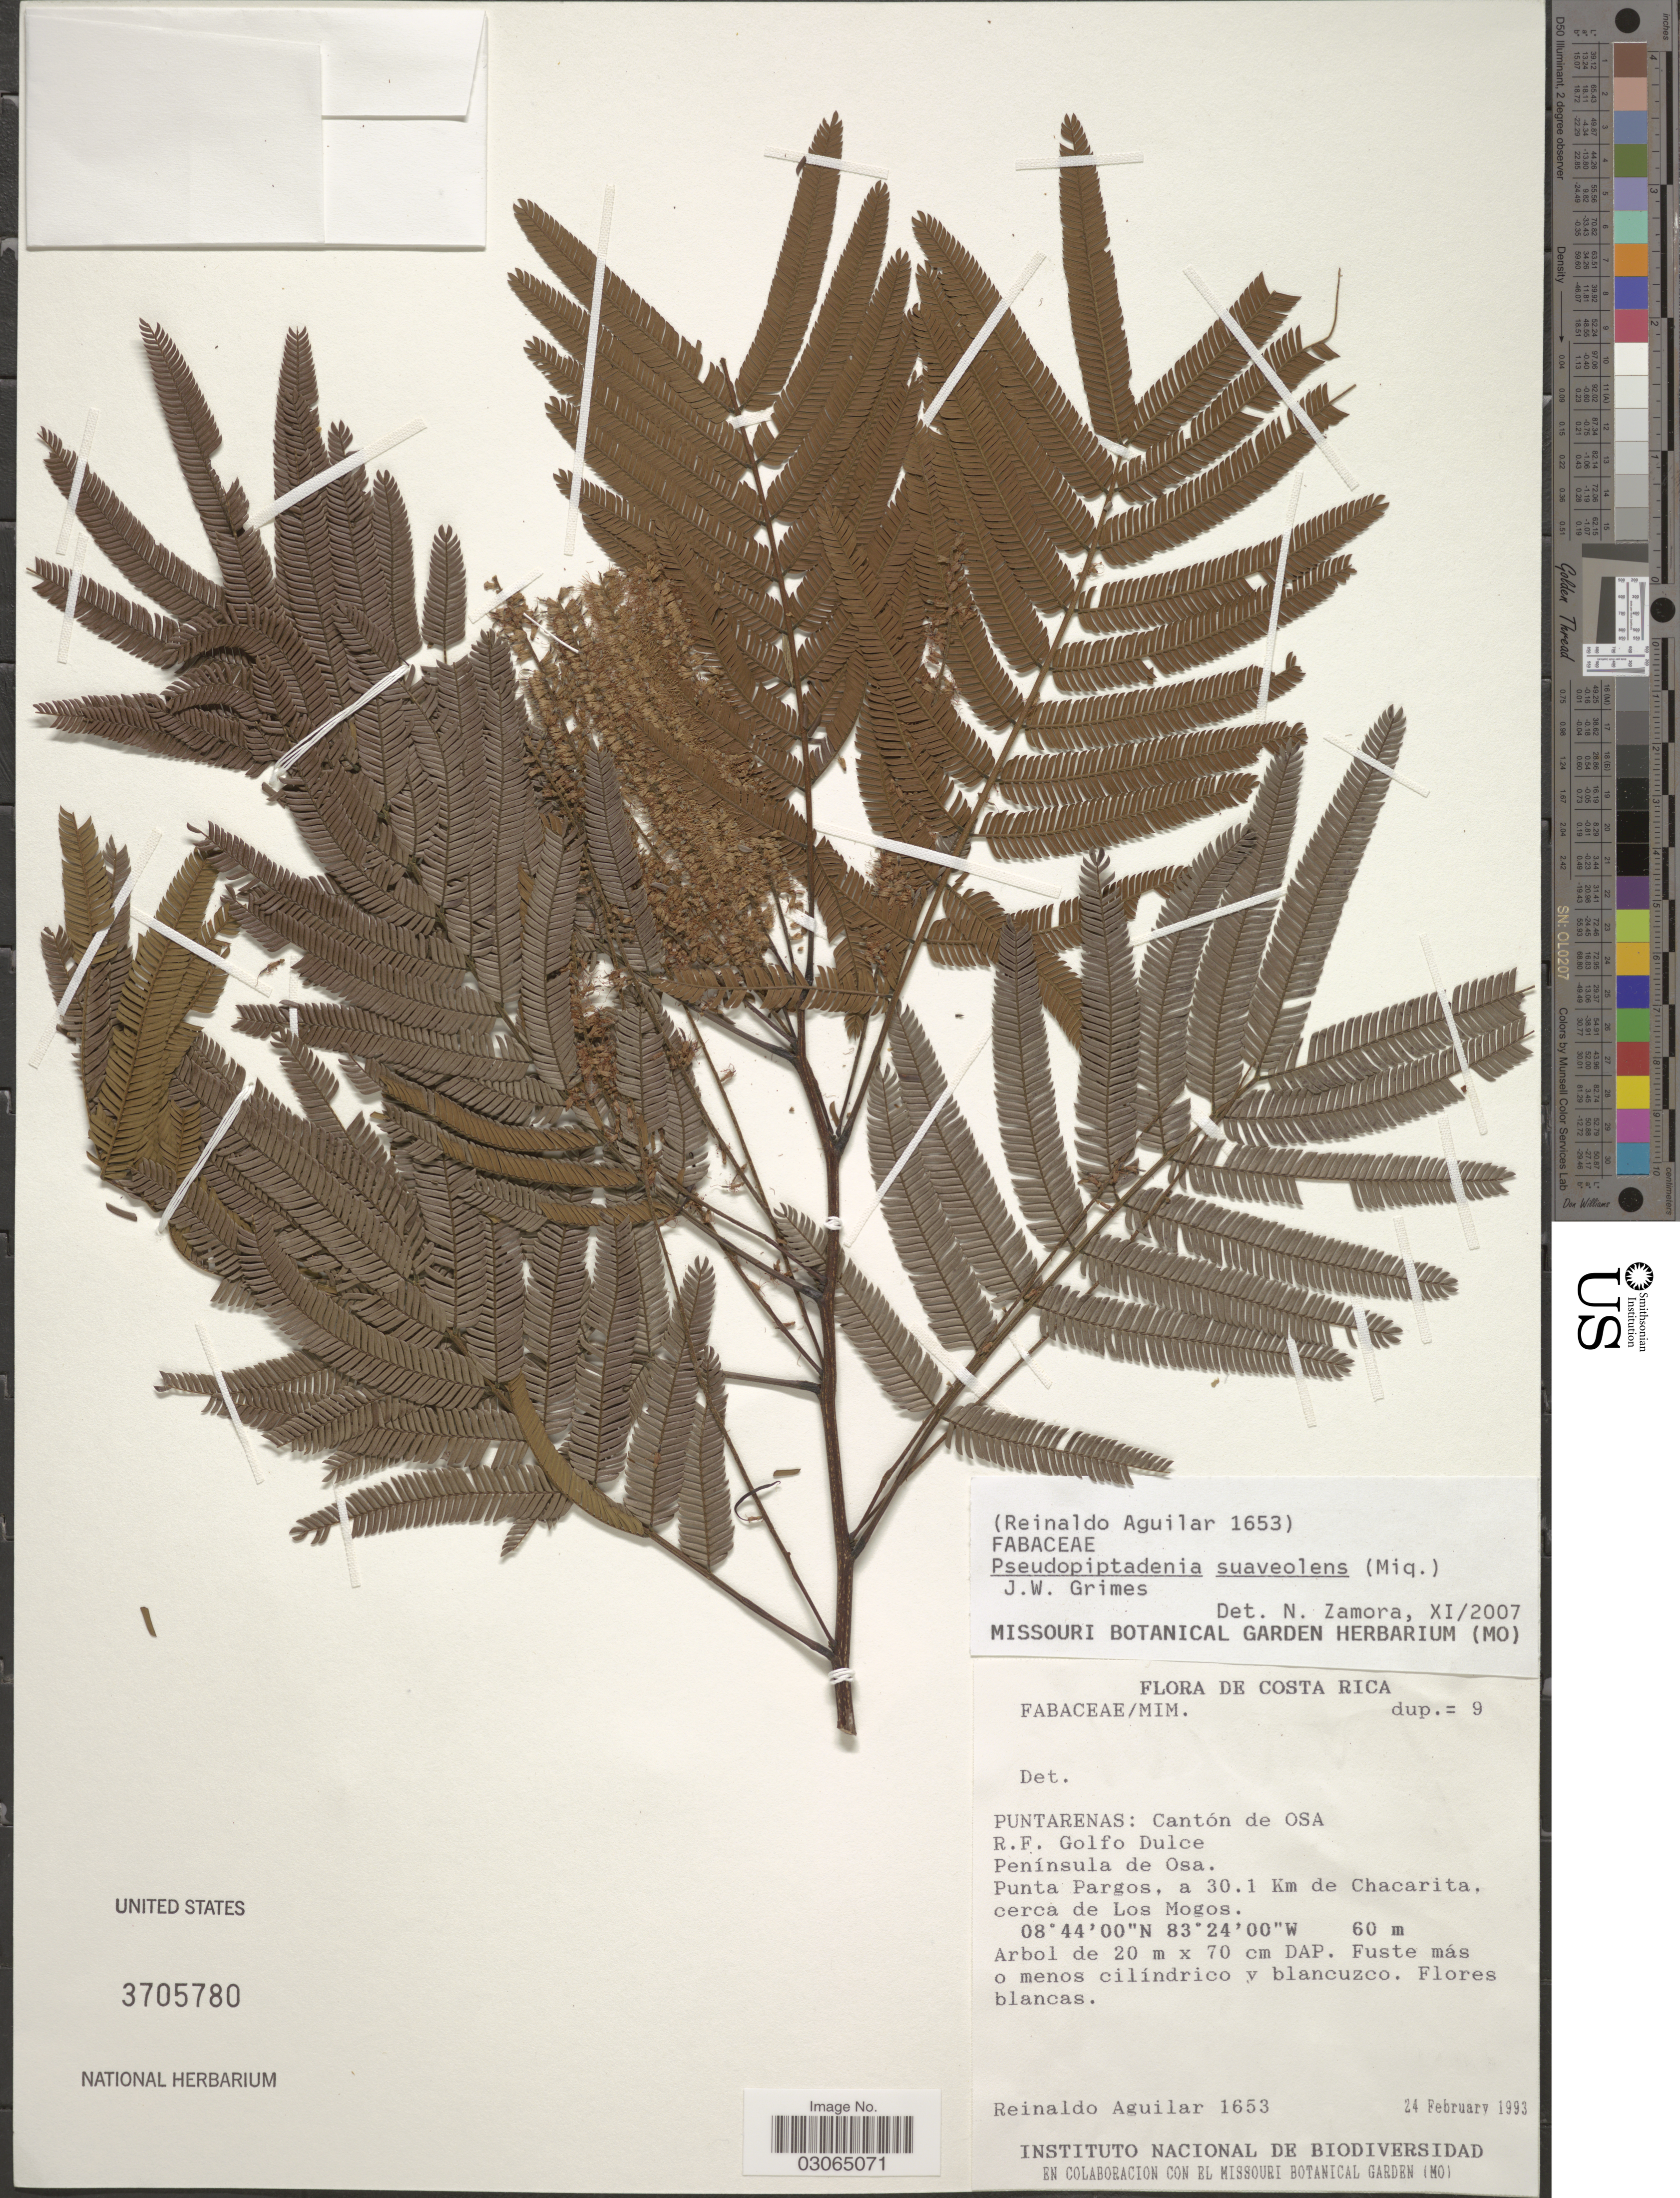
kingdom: Plantae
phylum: Tracheophyta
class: Magnoliopsida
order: Fabales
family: Fabaceae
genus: Marlimorimia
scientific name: Marlimorimia psilostachya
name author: (DC.) L.P. Queiroz & Marc.F. Simon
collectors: R. Aguilar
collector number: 1653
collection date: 1993-02-24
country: Costa Rica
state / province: Puntarenas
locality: Cantón de OSA. R.F. Golfo Dulce. Península de Osa. Punta Pagos, a 30.1 Km de Chacarita, cerca de Los Mogos.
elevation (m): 60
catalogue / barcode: US 3705780